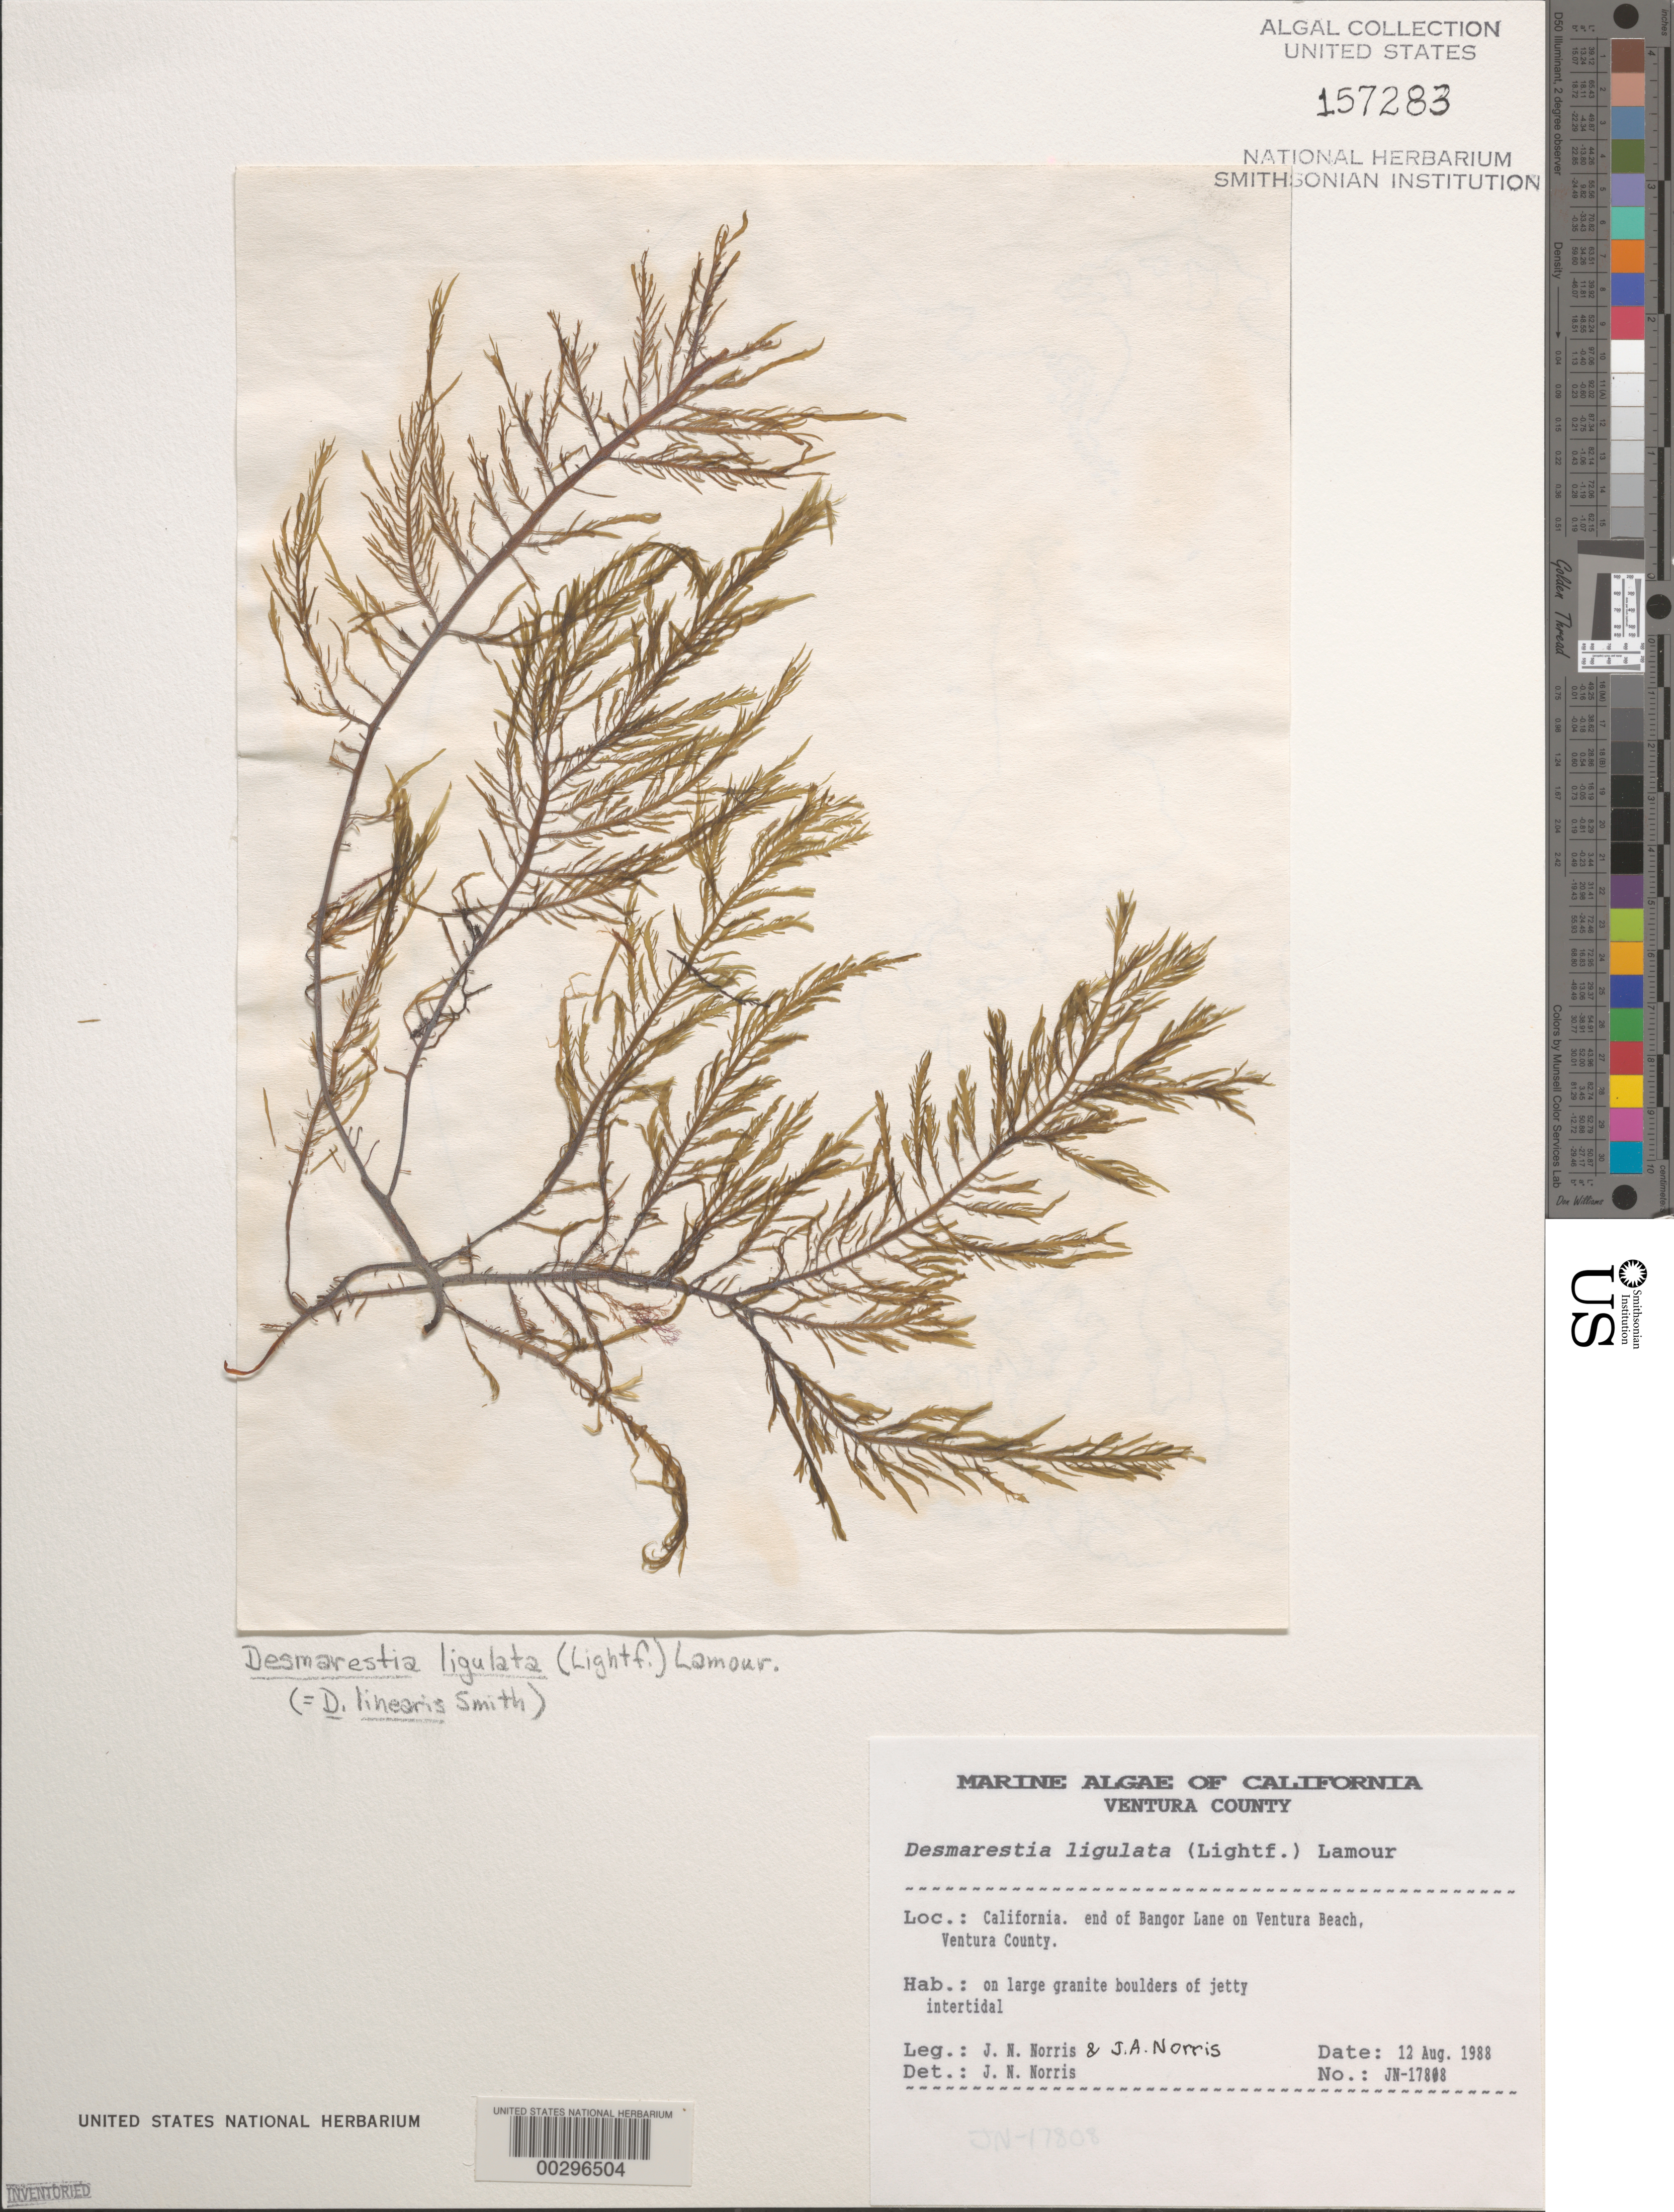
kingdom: Chromista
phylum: Ochrophyta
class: Phaeophyceae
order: Desmarestiales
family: Desmarestiaceae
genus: Desmarestia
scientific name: Desmarestia ligulata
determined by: Norris, James N.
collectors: J. N. Norris & J. A. Norris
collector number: JN-17808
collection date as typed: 12 Aug 1988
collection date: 1988-08-12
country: United States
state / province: California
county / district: Ventura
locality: Ventura Beach, end of Bangor Lane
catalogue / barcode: US 157283